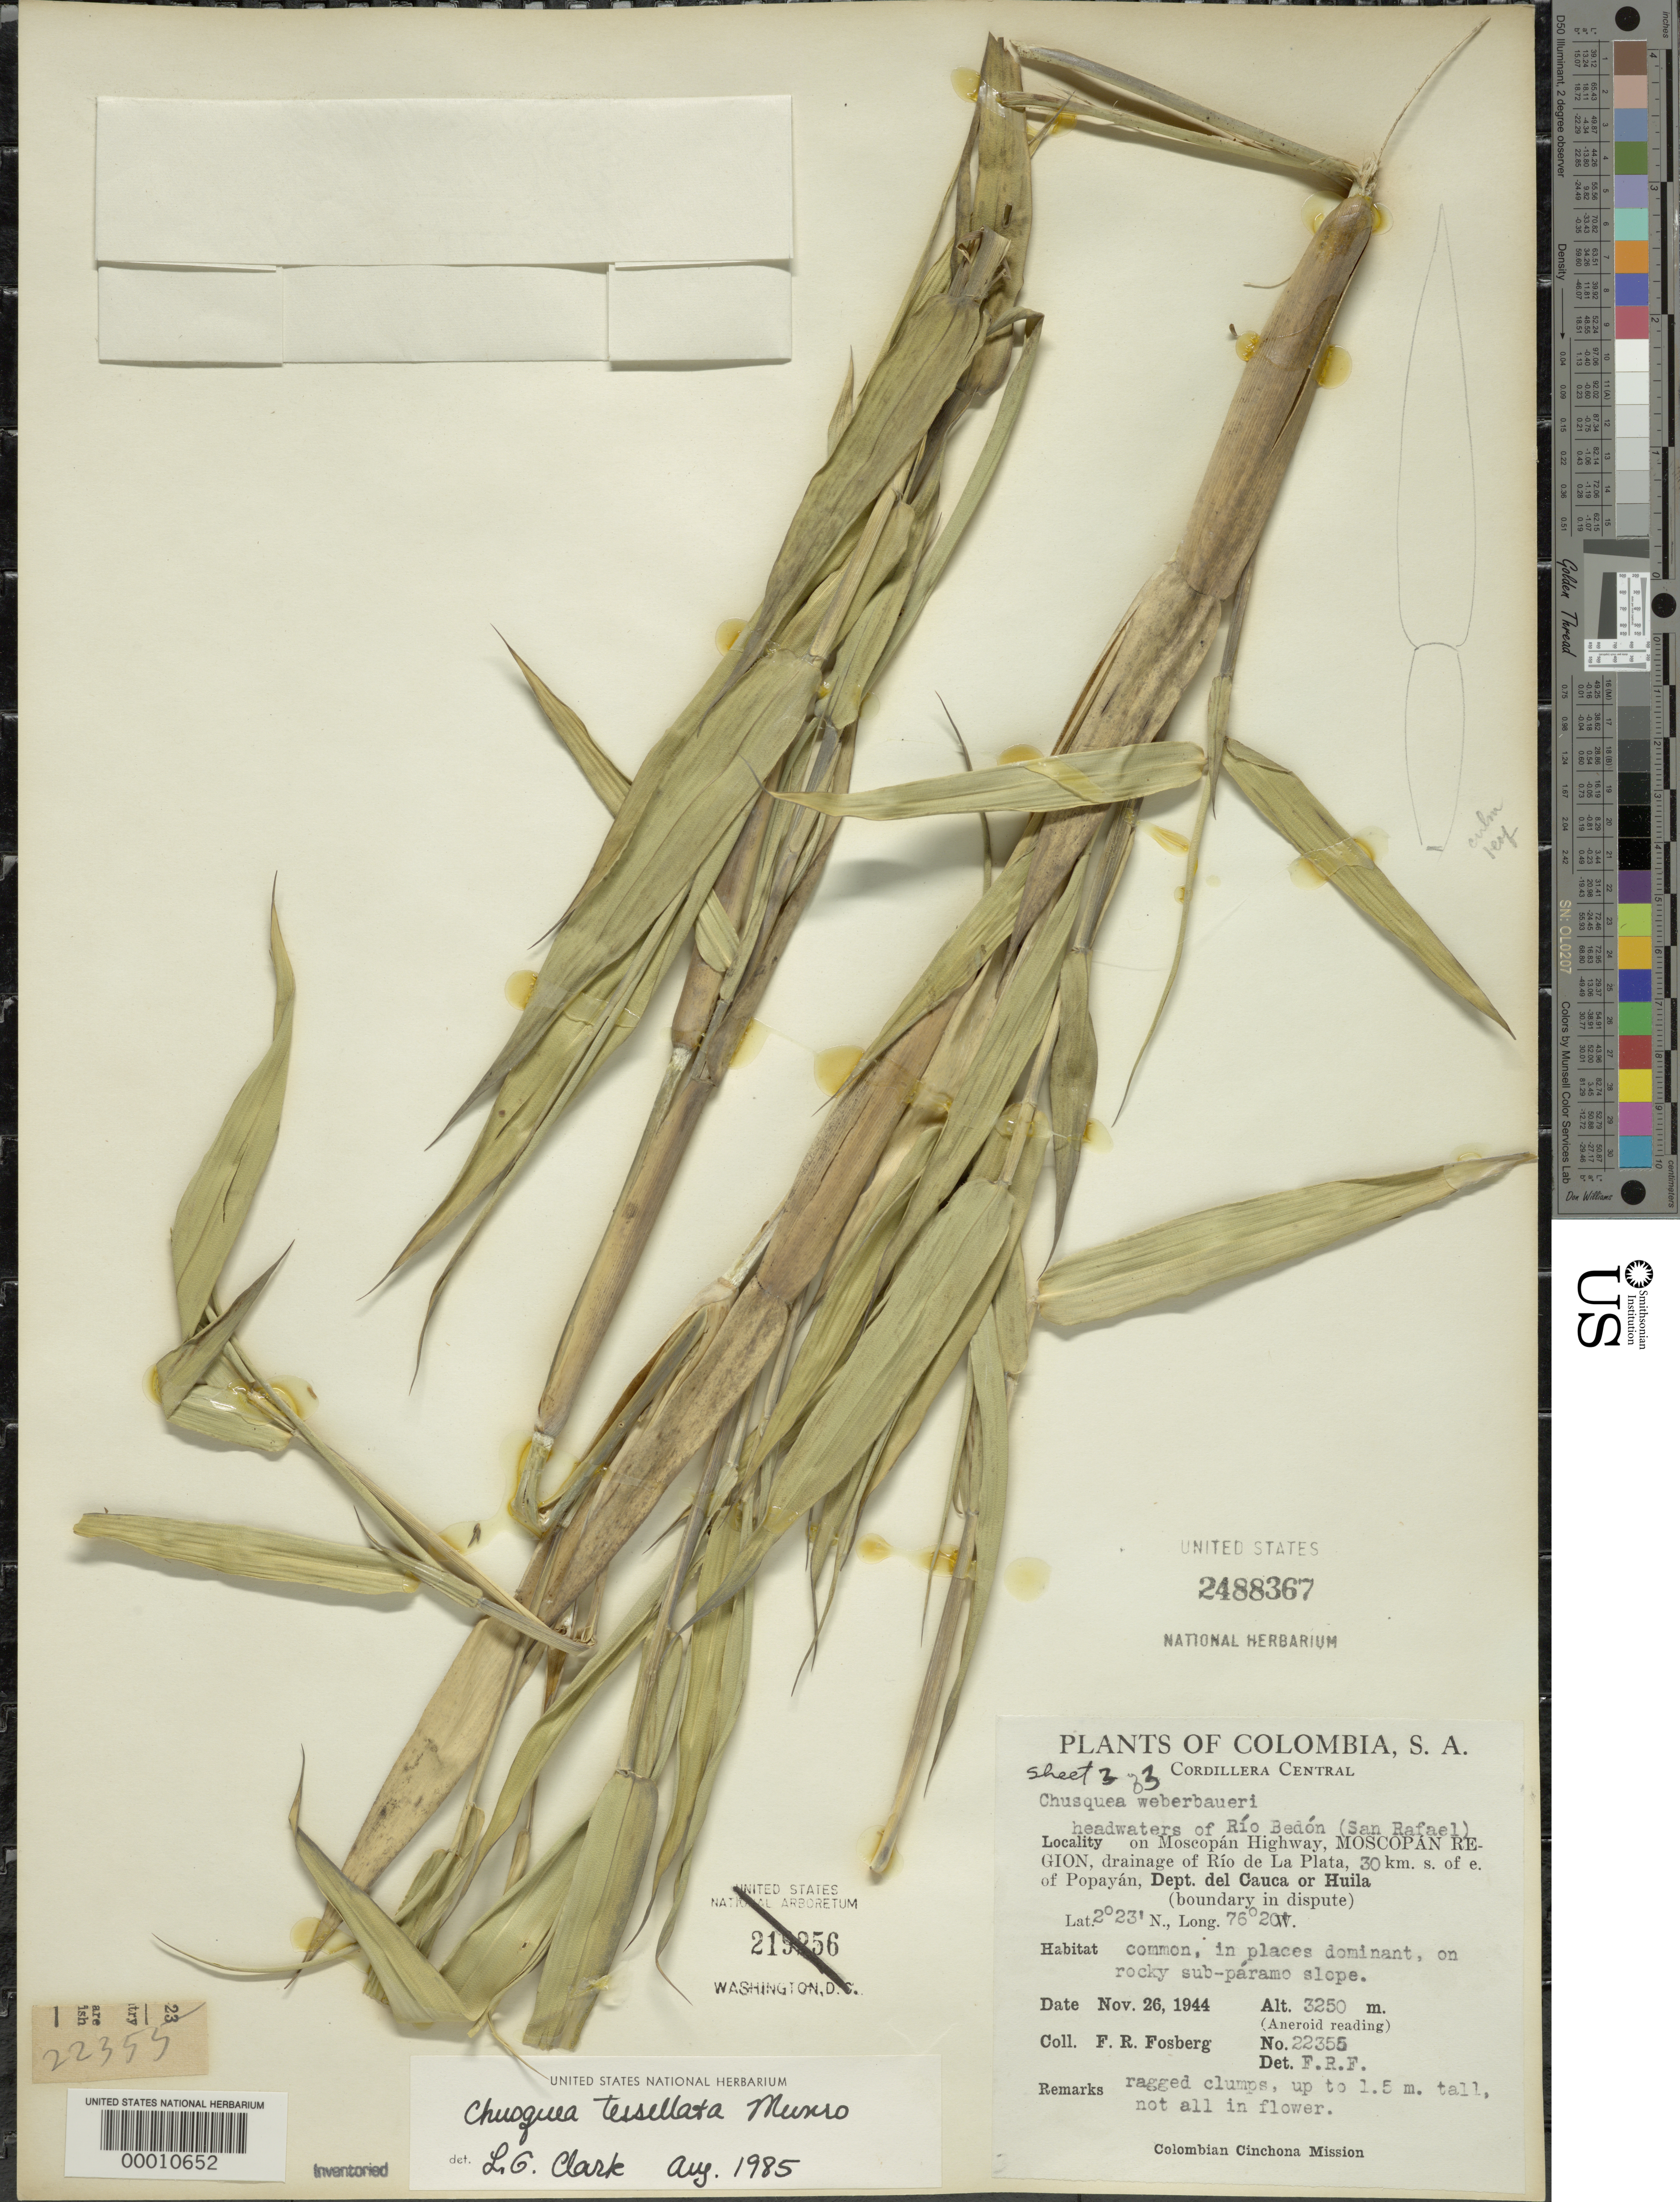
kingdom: Plantae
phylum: Tracheophyta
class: Liliopsida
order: Poales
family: Poaceae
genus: Chusquea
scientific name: Chusquea tessellata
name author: Munro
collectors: F. R. Fosberg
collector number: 22355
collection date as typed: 26 Nov 1944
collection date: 1944-11-26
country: Colombia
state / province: Cauca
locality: Rio Bedon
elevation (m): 3250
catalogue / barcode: US 2488367